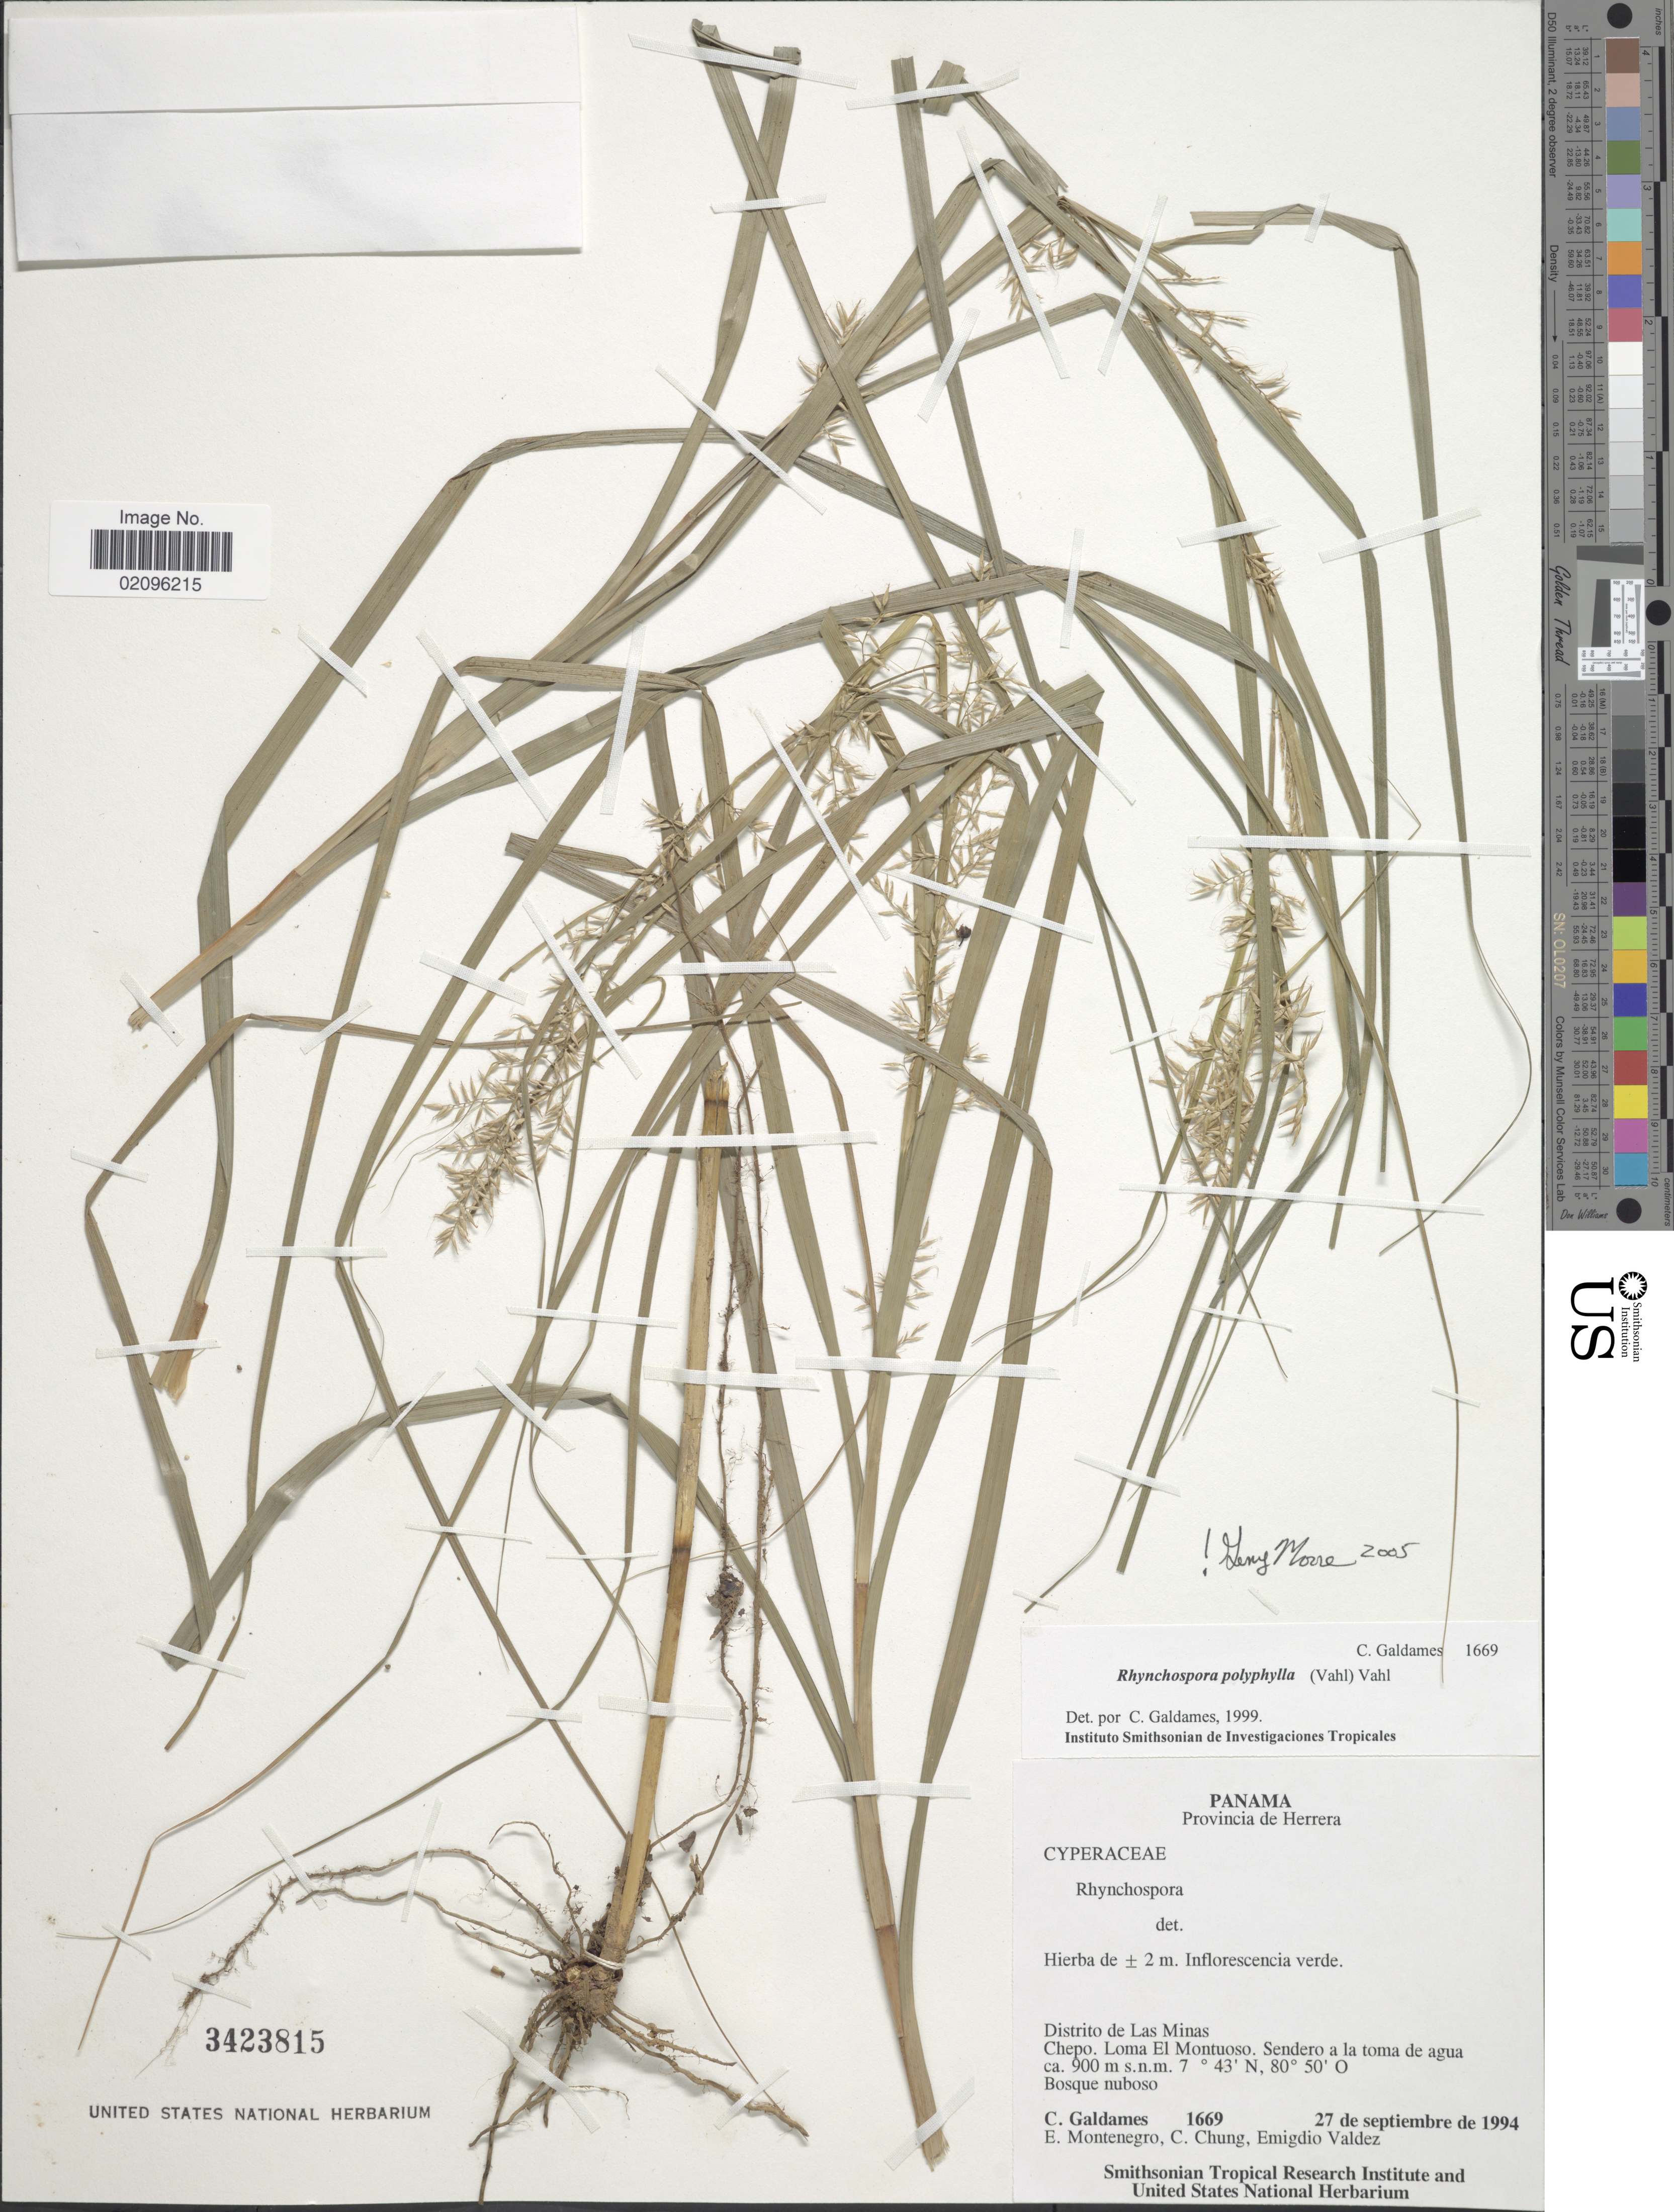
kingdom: Plantae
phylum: Tracheophyta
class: Liliopsida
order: Poales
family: Cyperaceae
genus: Rhynchospora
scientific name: Rhynchospora polyphylla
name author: (Vahl) Vahl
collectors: C. Galdames, E. Montenegro, C. Chung & E. Valdez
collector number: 1669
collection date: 1994-09-27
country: Panama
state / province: Herrera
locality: Distrito de Las Minas, Chepo, Loma El Montuoso, Sendero a la toma de agua.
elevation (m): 900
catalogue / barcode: US 3423815